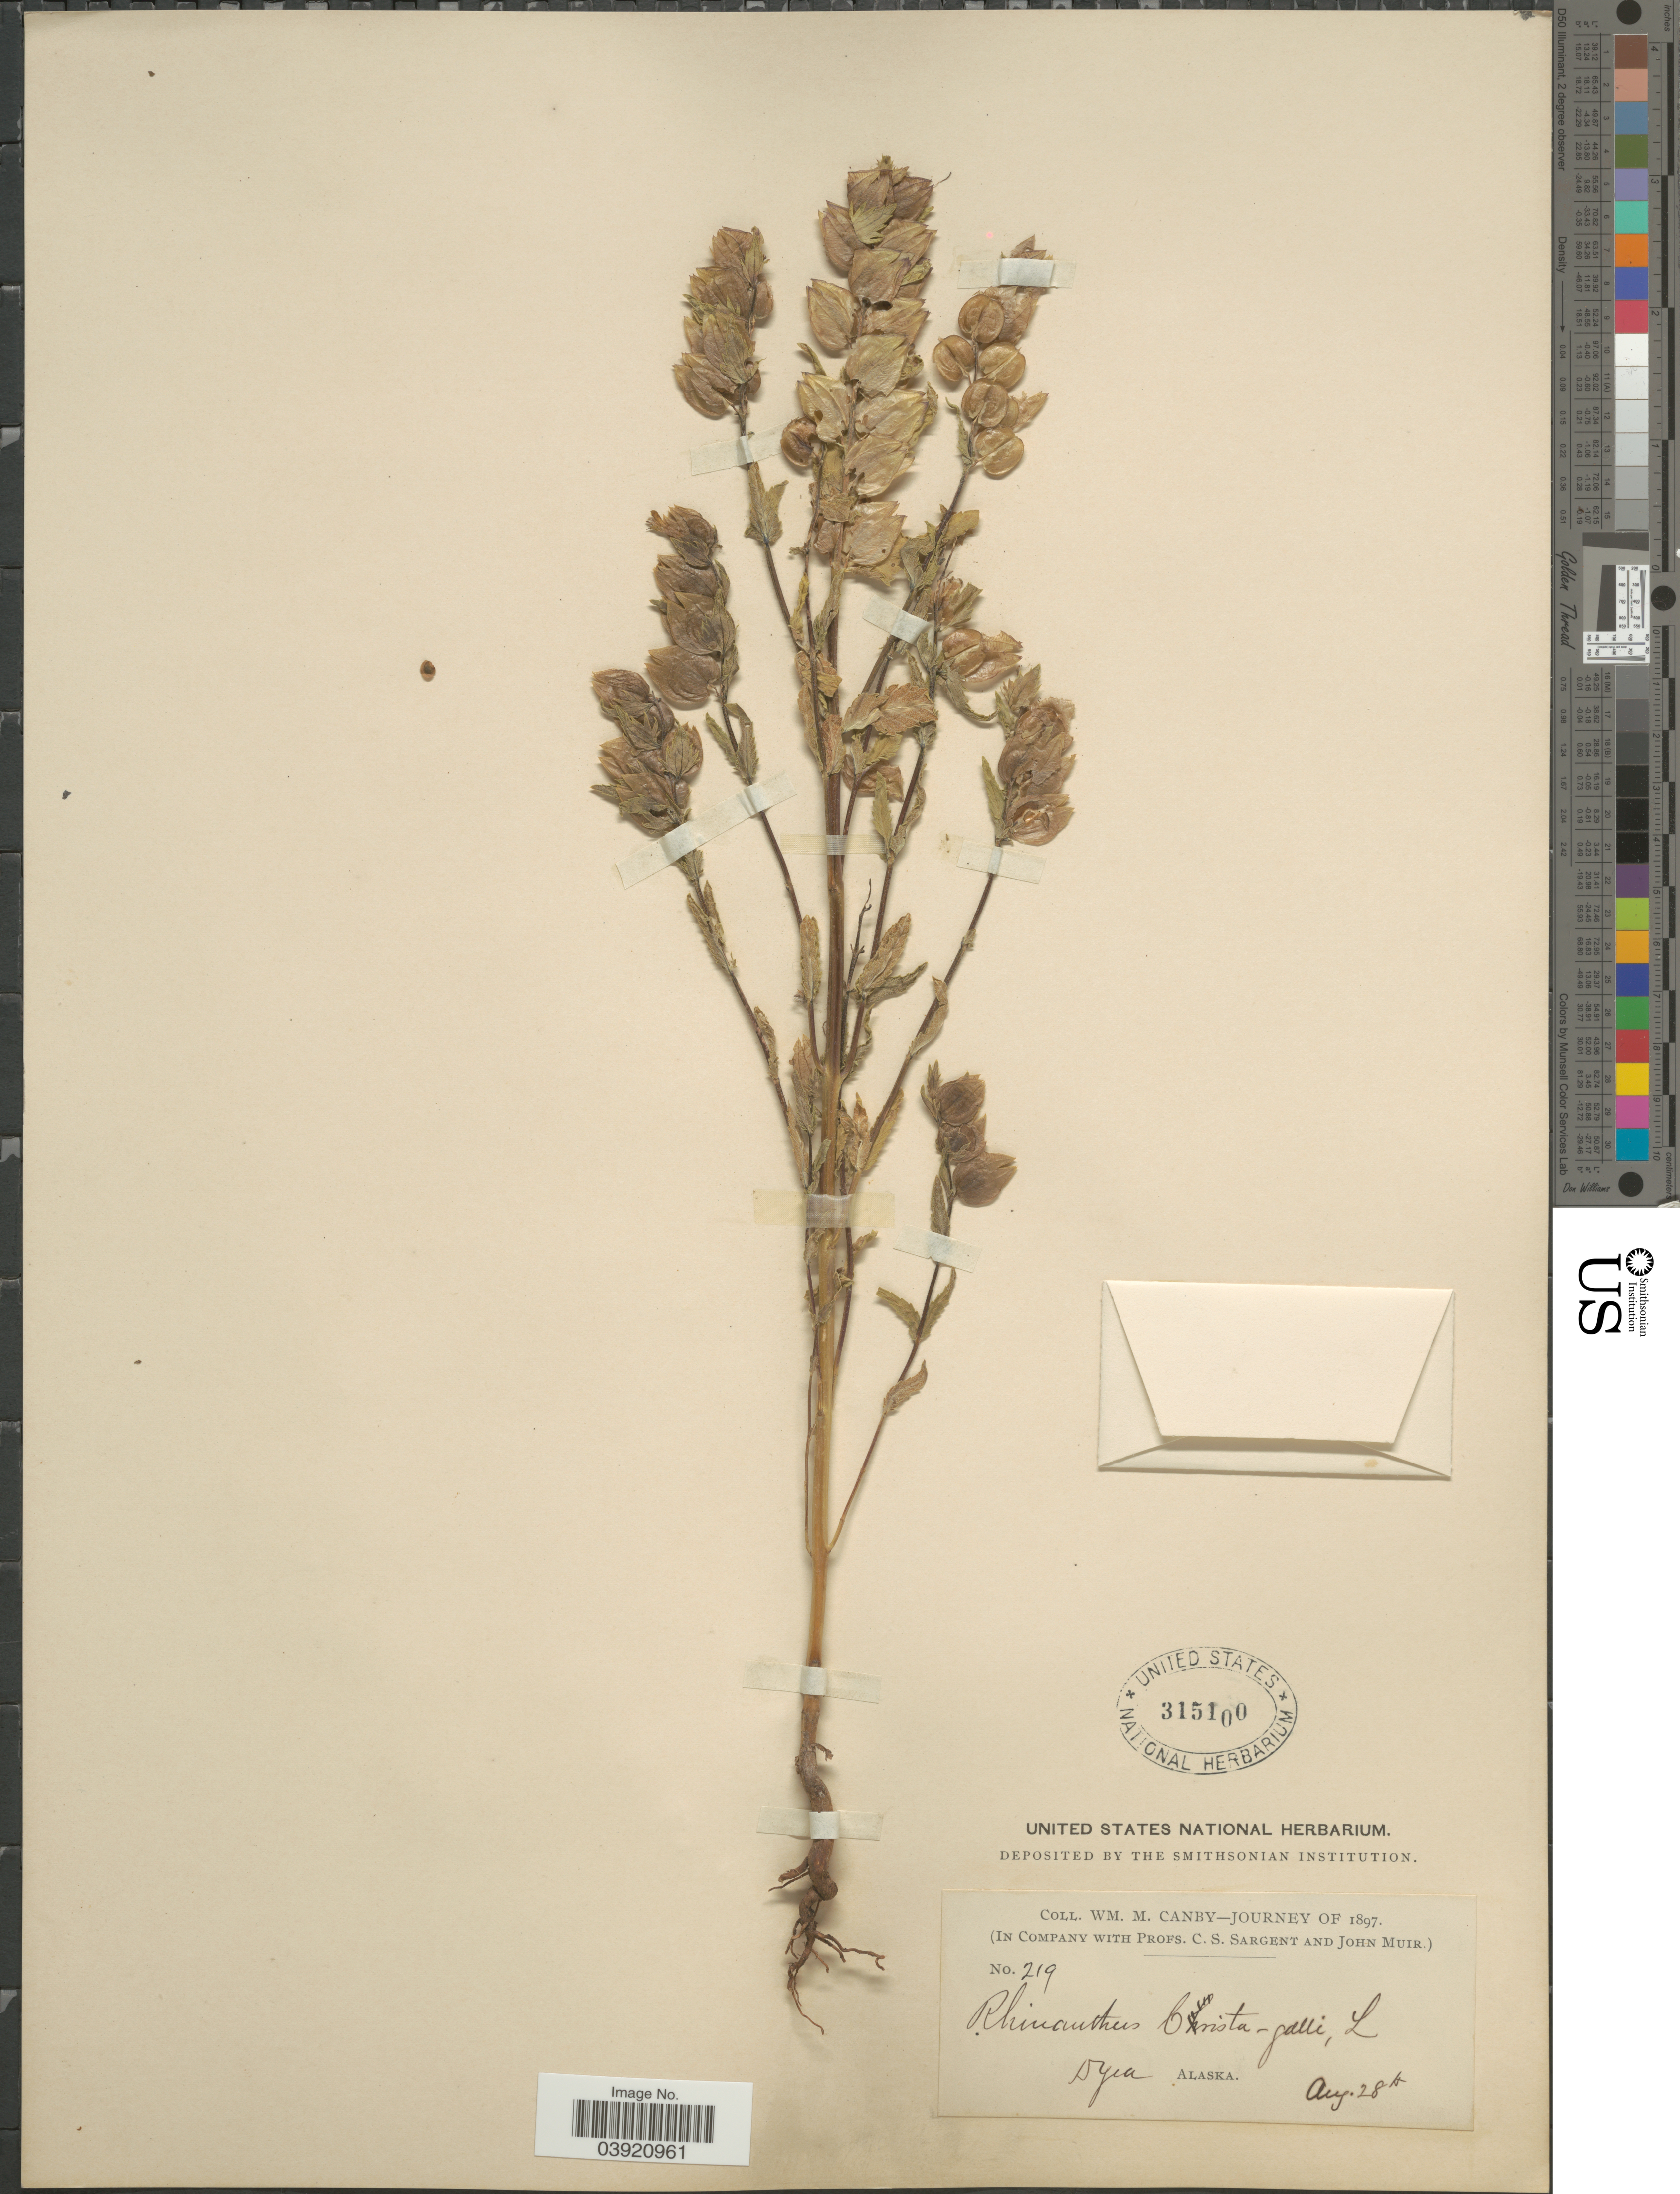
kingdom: Plantae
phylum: Tracheophyta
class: Magnoliopsida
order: Lamiales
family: Orobanchaceae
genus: Rhinanthus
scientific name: Rhinanthus major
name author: L.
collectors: W. M. Canby, C. S. Sargent & J. Muir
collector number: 219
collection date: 1897-08-28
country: United States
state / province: Alaska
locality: Dyea.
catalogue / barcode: US 315100